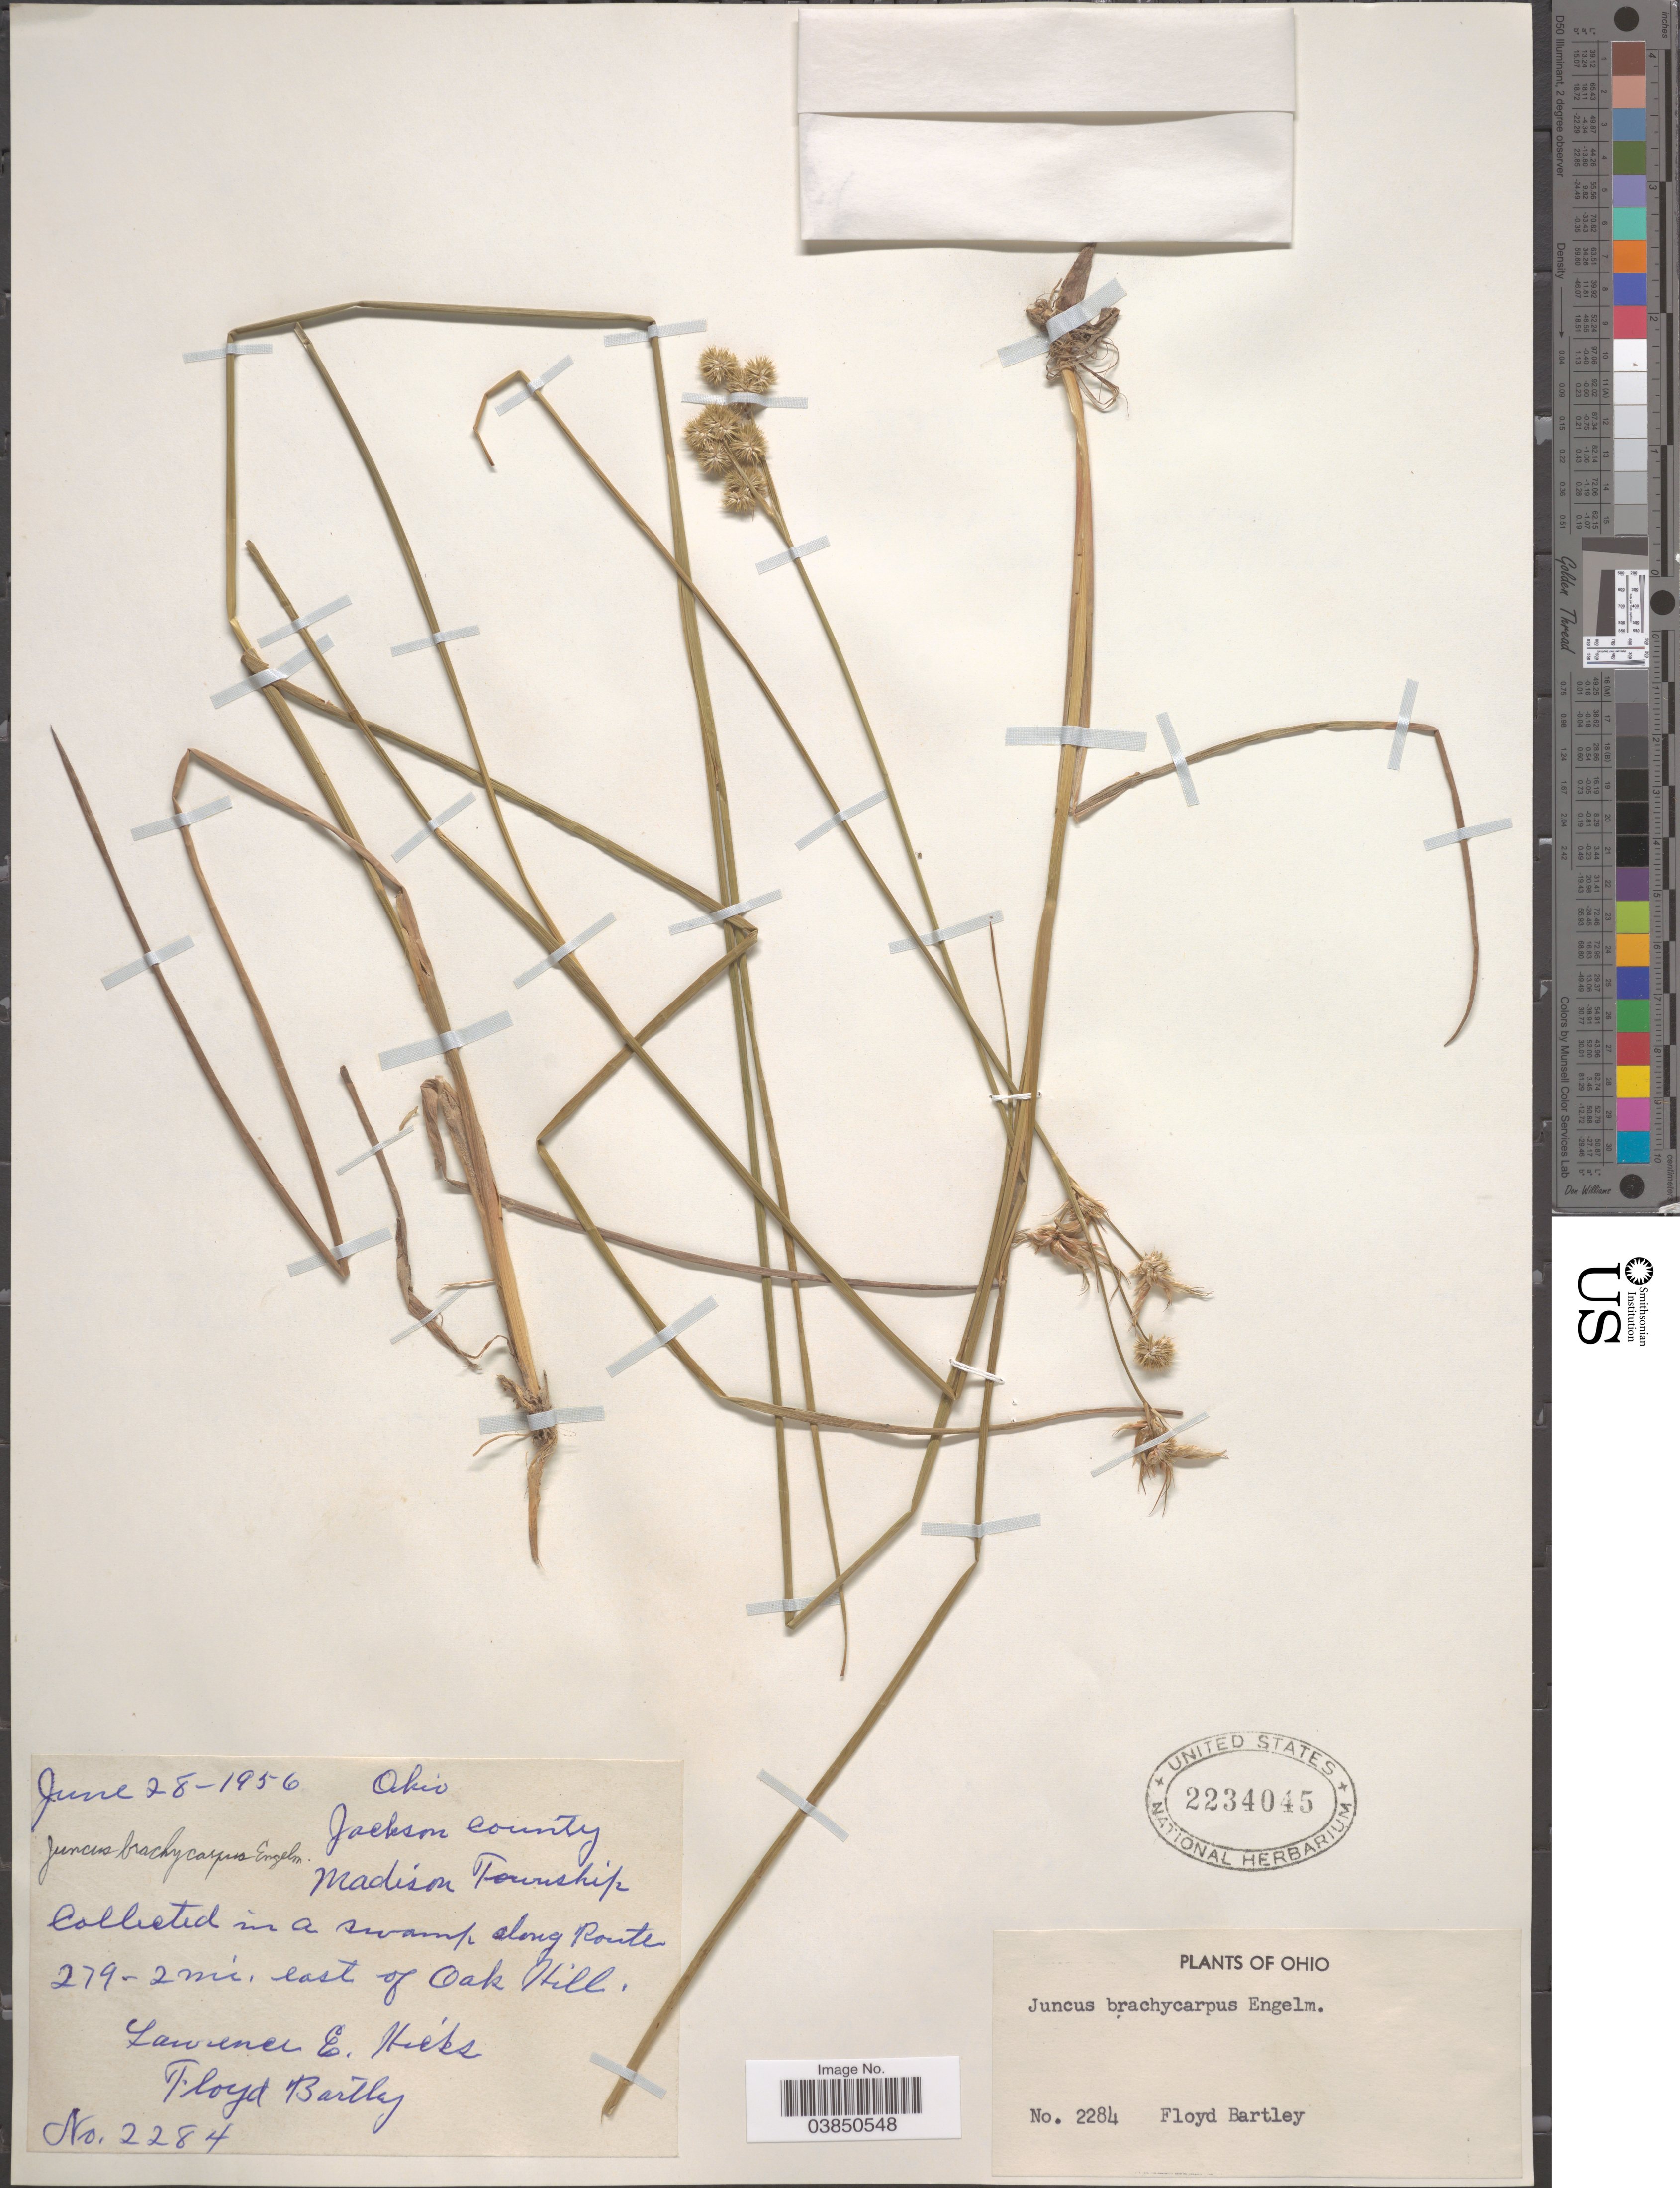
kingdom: Plantae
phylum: Tracheophyta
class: Liliopsida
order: Poales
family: Juncaceae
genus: Juncus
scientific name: Juncus brachycarpus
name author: Engelm.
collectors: F. Bartley & L. E. Hicks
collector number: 2284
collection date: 1956-06-28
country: United States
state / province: Ohio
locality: Jackson County. Madison Township. Along Route 279- 2 mi. east of Oak Hill.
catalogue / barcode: US 2234045